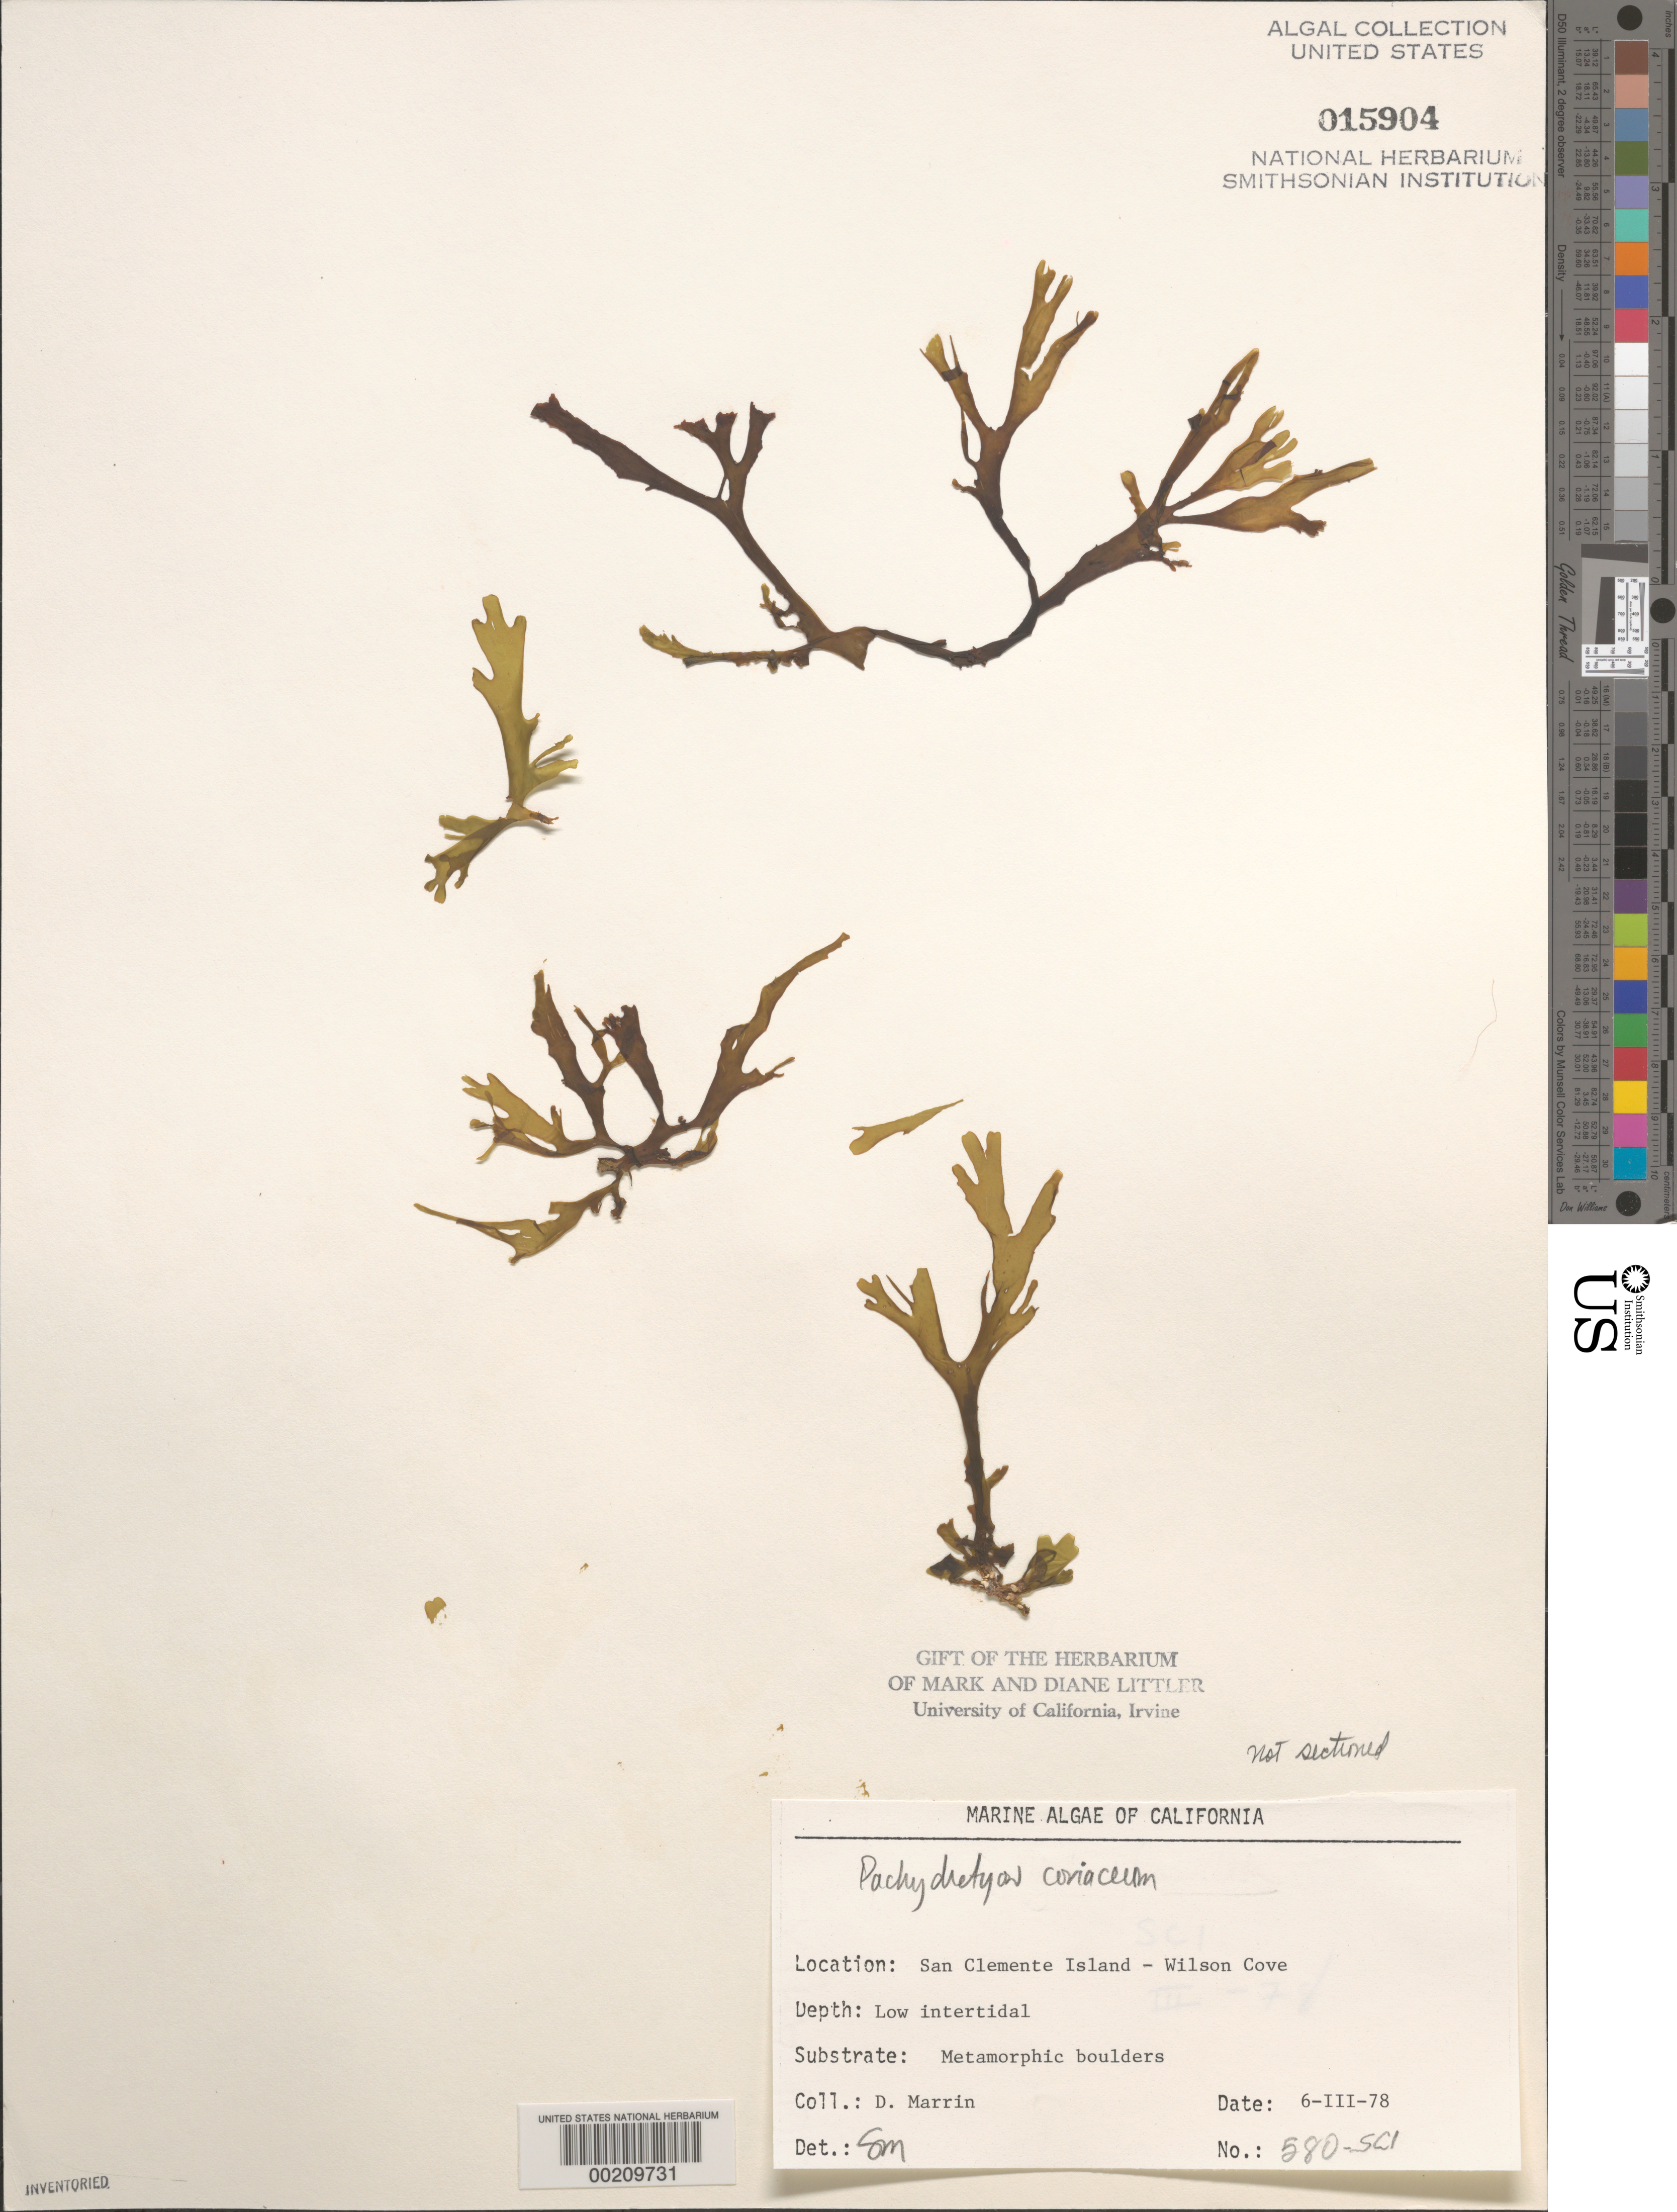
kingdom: Chromista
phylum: Ochrophyta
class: Phaeophyceae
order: Dictyotales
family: Dictyotaceae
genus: Pachydictyon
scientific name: Pachydictyon coriaceum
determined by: Murray, S. N.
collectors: D. Marrin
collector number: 580-sci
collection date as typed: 06 Mar 1978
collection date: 1978-03-06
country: United States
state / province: California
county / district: Los Angeles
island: San Clemente Island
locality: Wilson Cove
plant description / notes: BLM-SOCALBIGHT Rocky Intertidal Survey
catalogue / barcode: US 15904